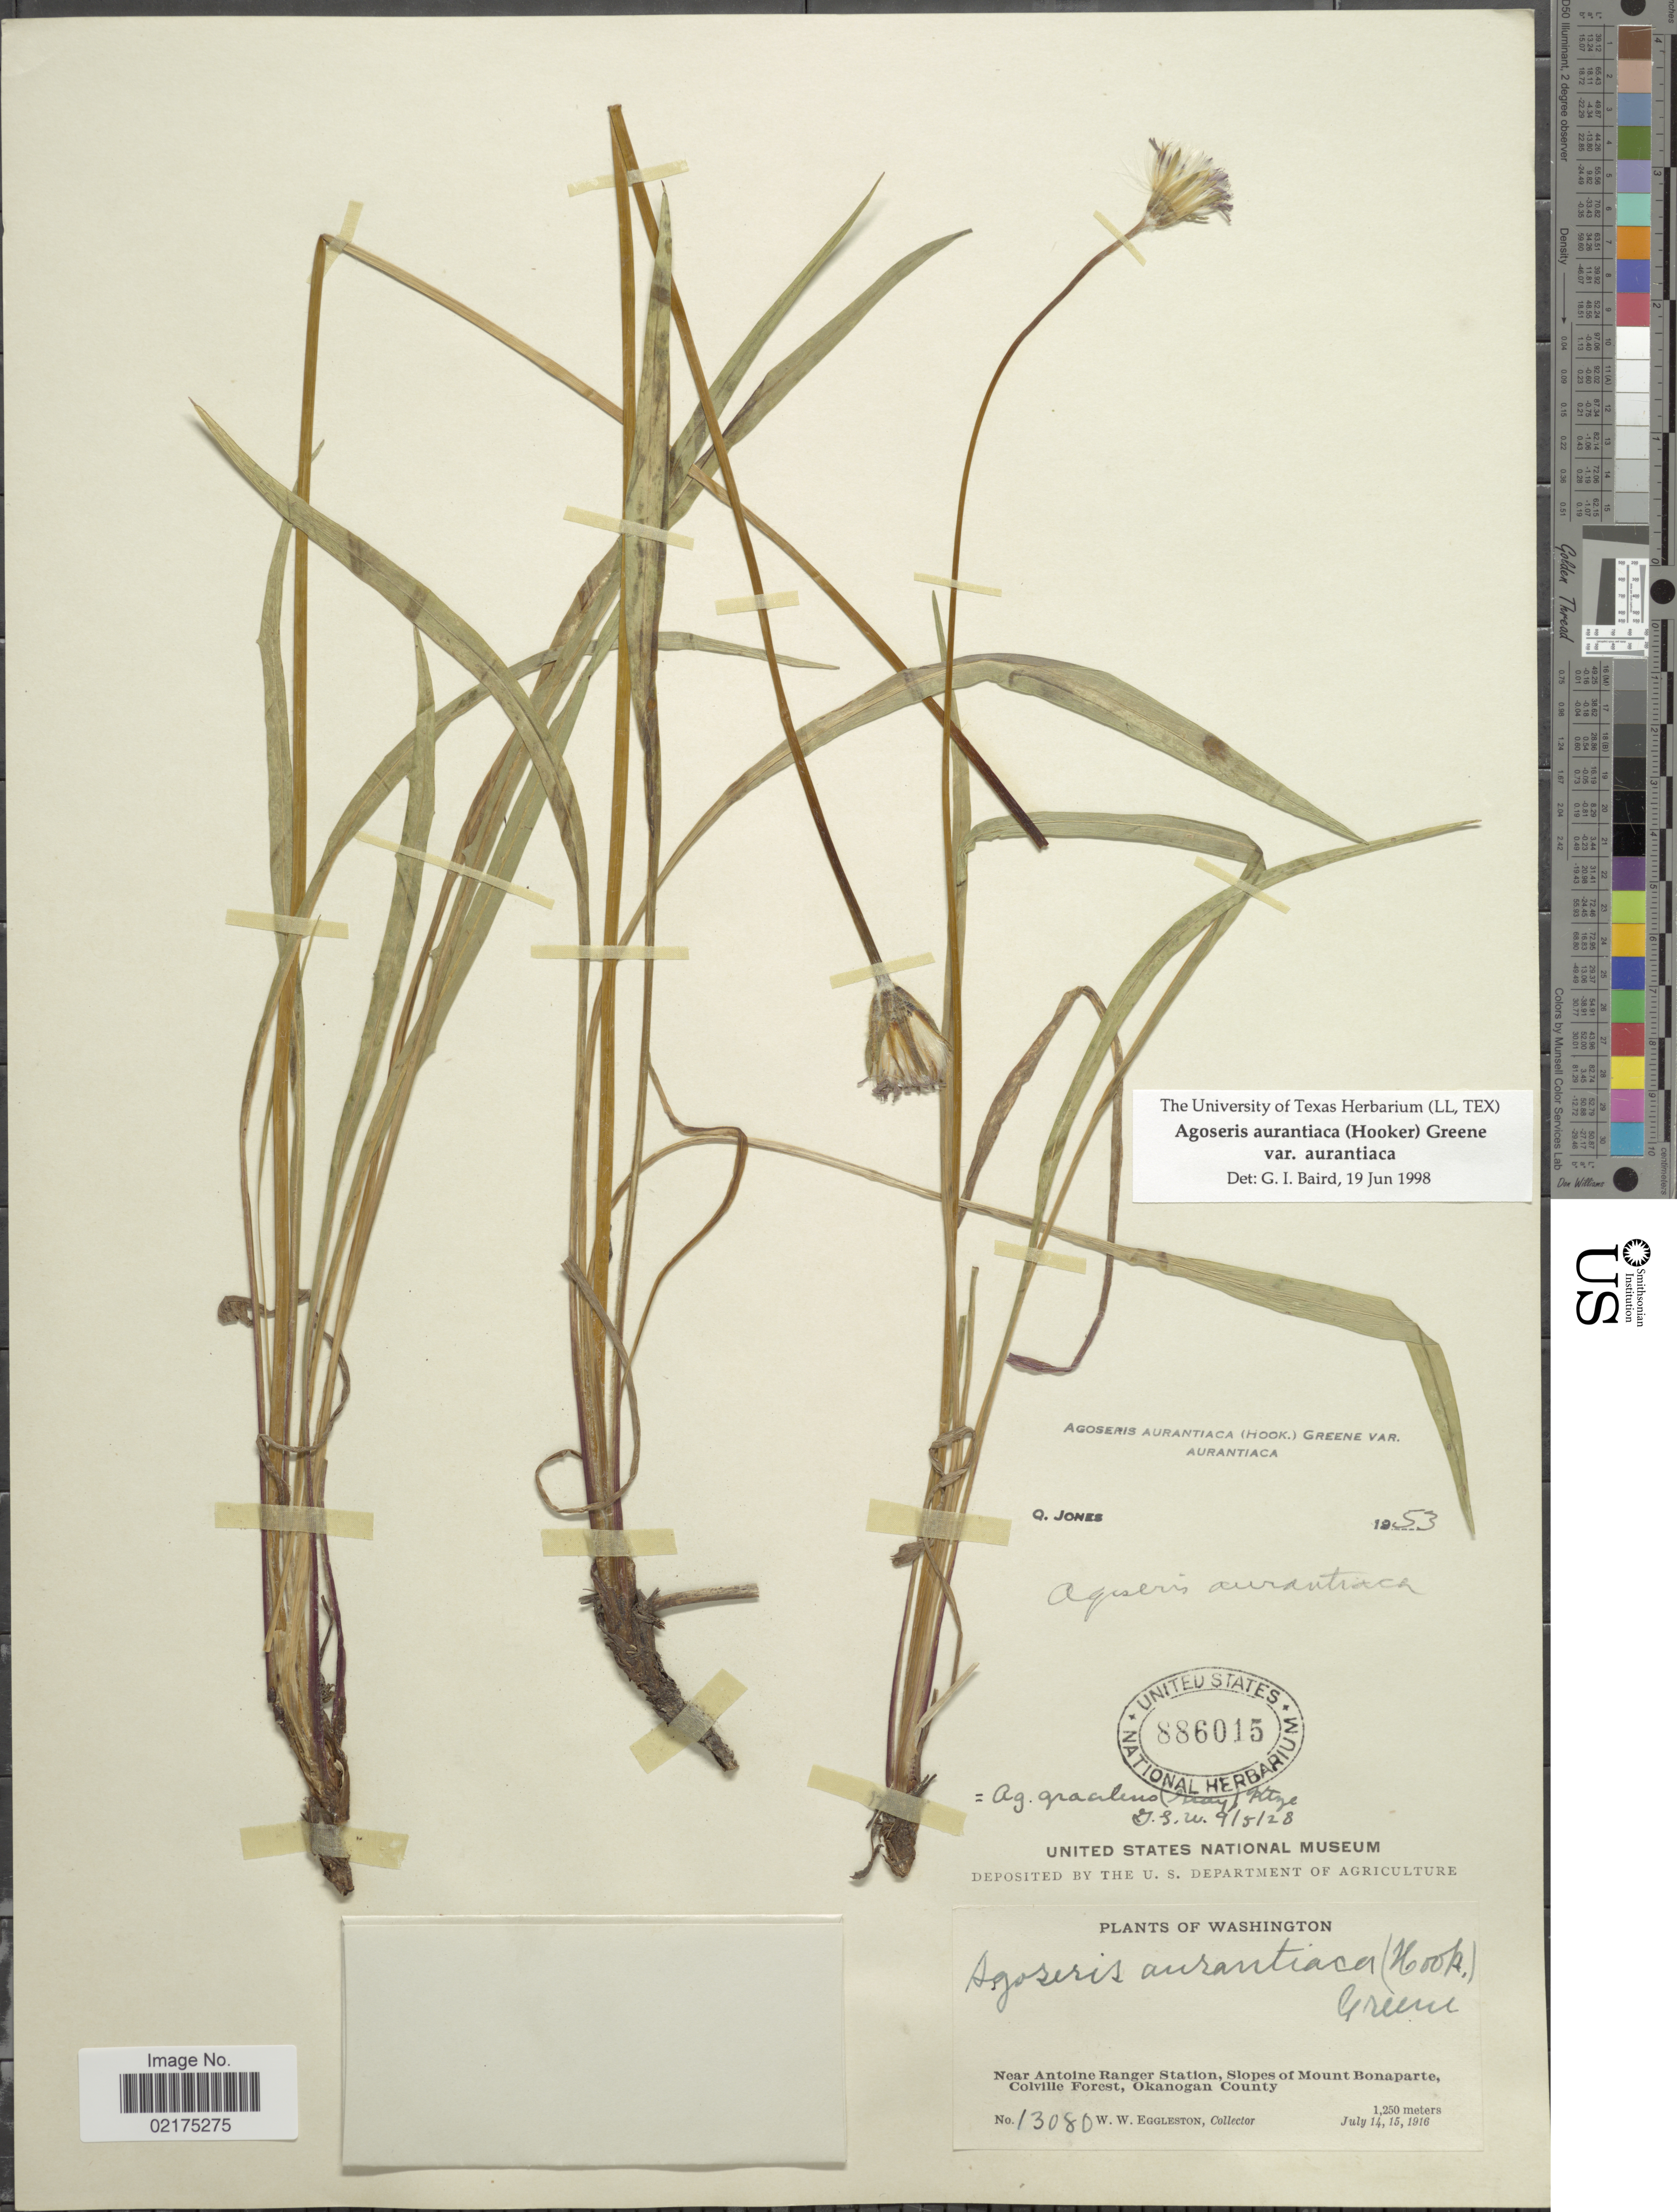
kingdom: Plantae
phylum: Tracheophyta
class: Magnoliopsida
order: Asterales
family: Asteraceae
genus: Agoseris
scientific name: Agoseris aurantiaca var. aurantiaca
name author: (Hook.) Greene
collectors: W. W. Eggleston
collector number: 13080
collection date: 1916-07-14/1916-07-15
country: United States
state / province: Washington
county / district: Okanogan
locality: Near Antoine Ranger Station, Slopes of Mount Bonaparte, Colville Forest, Okanogan County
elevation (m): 1250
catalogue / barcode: US 886015